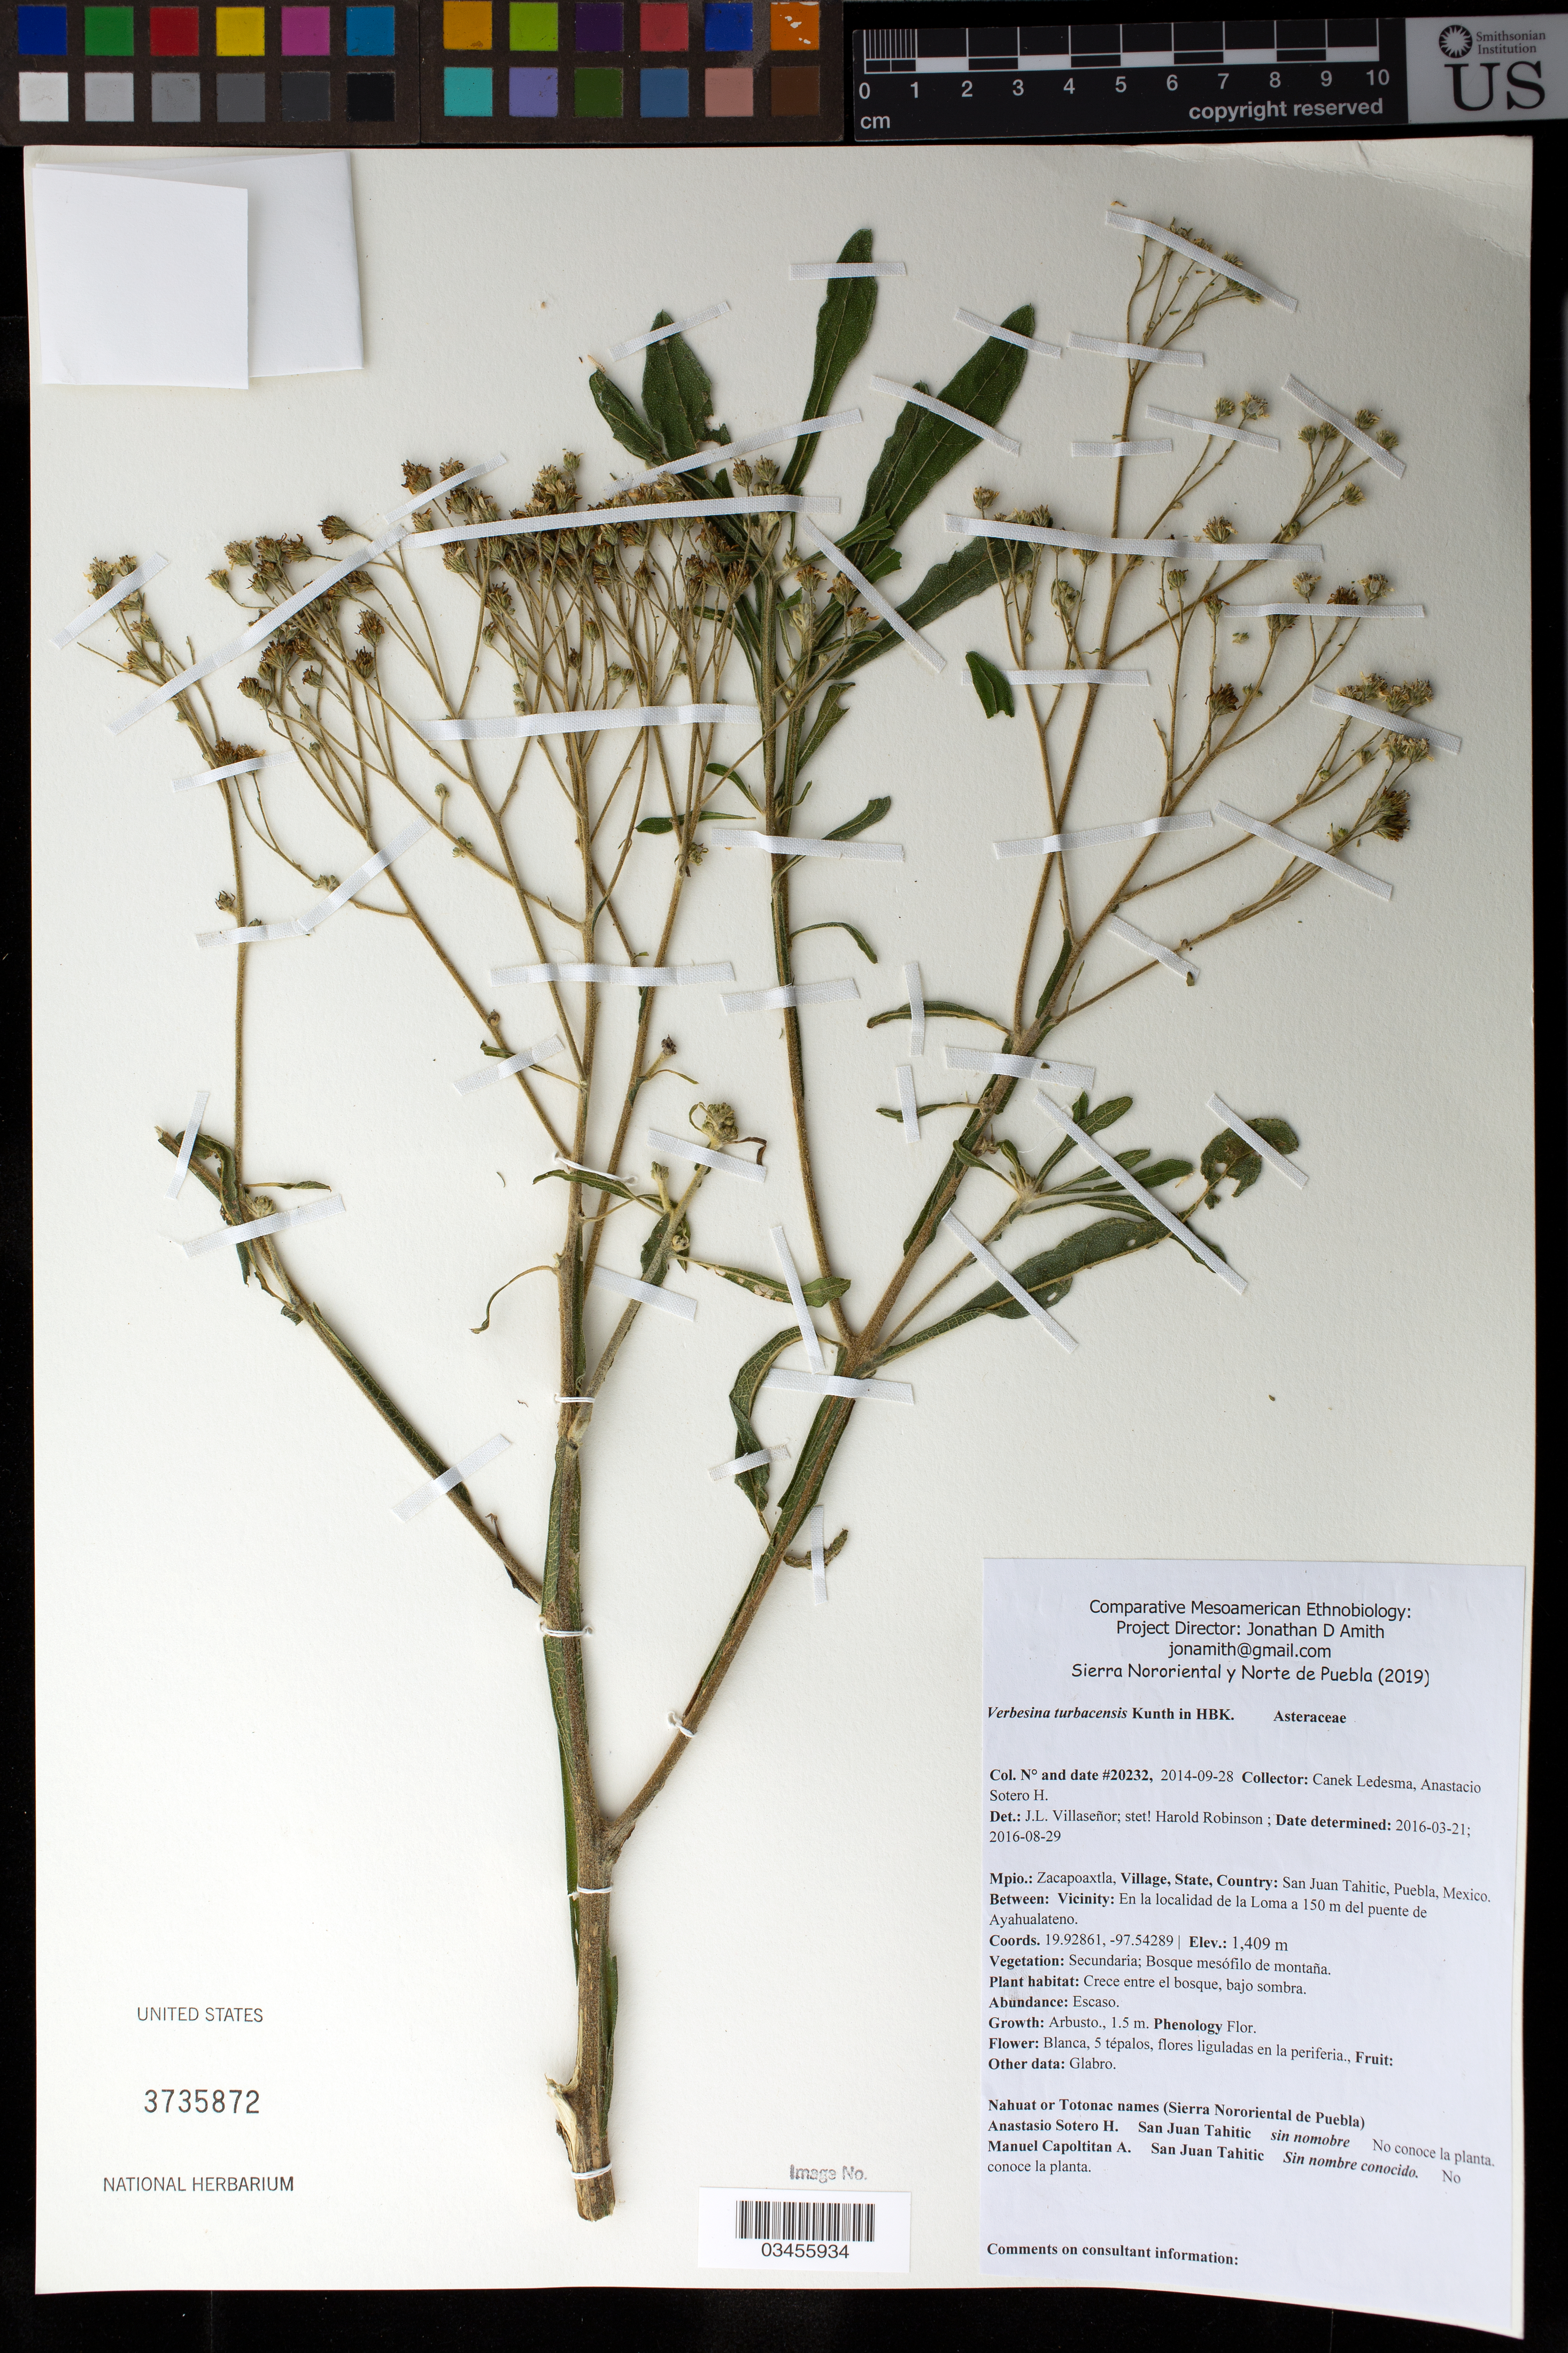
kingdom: Plantae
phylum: Tracheophyta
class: Magnoliopsida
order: Asterales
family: Asteraceae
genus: Verbesina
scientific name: Verbesina turbacensis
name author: Kunth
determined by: Robinson, Harold E., (US)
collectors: Canek Ledesma C.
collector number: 20232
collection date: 2014-09-28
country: México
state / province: Puebla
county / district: Zacapoaxtla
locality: PUEBLO: San Juan Tahitic; LOCALIDAD EXACTA: En la localidad de la Loma a 150 m del puente de Ayahualateno.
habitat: Bosque mesófilo de montaña; crece entre el bosque, bajo sombra.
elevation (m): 1409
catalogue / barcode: US 3735872